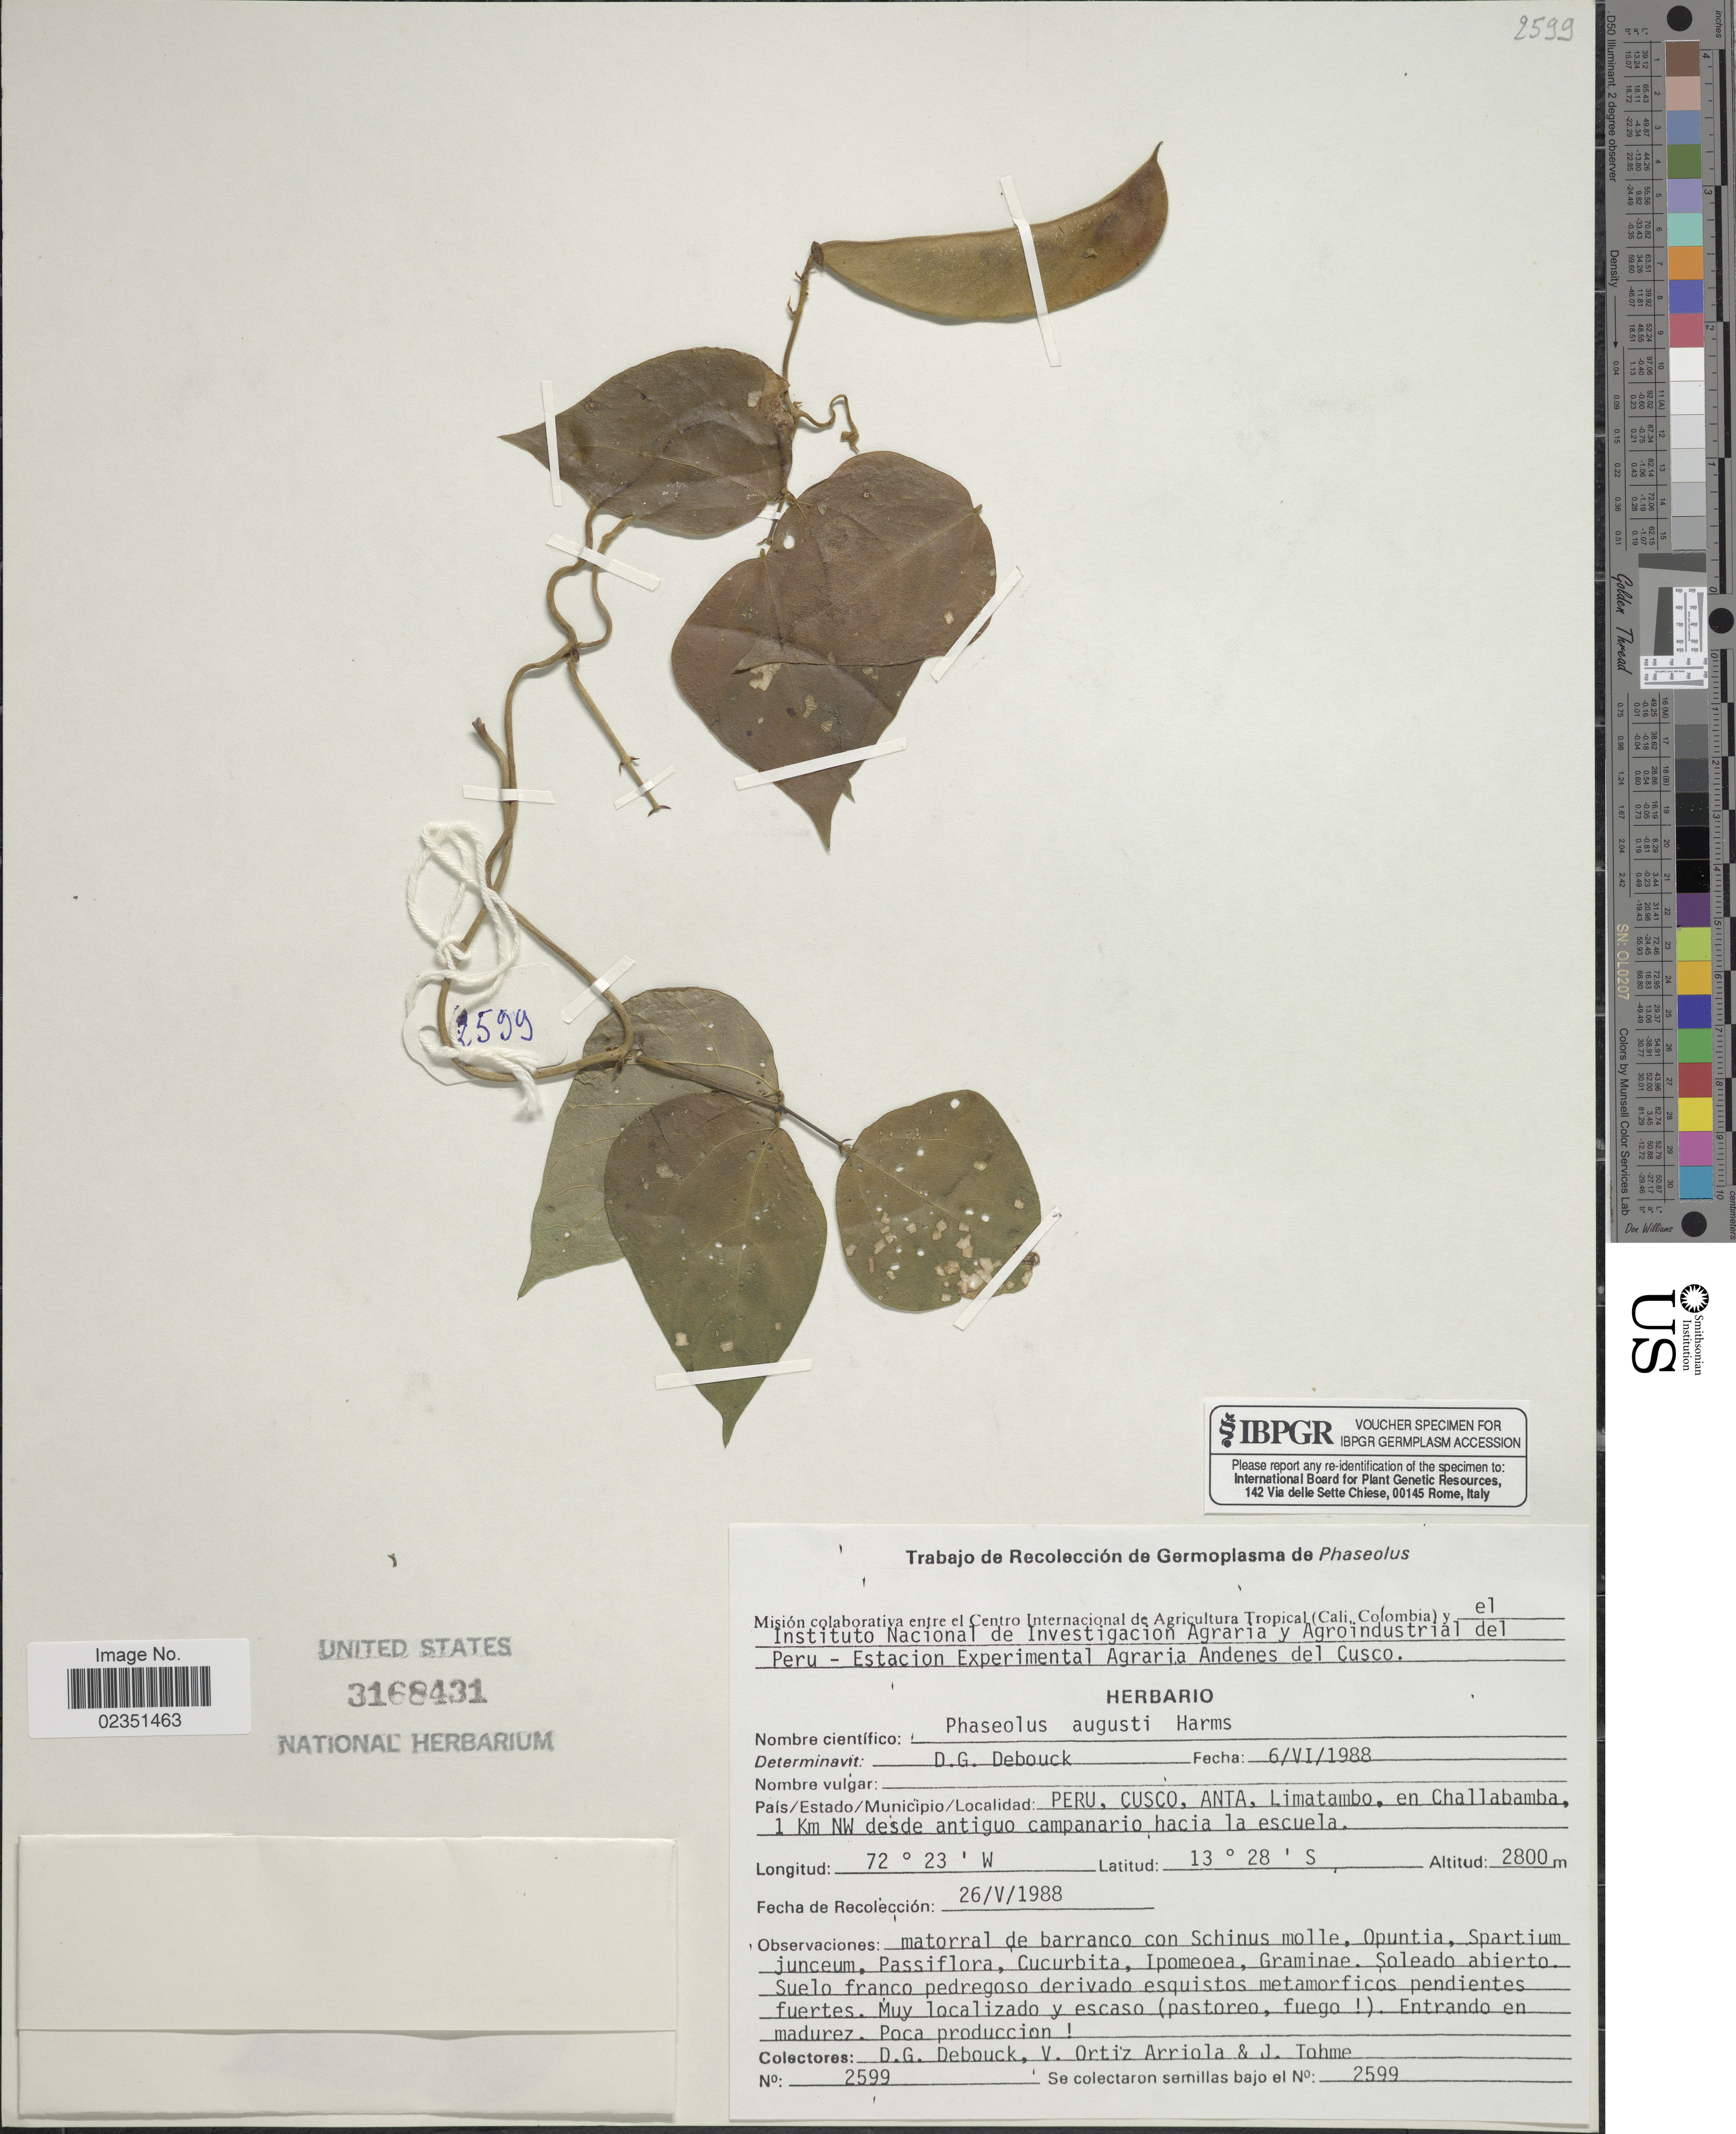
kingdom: Plantae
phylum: Tracheophyta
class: Magnoliopsida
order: Fabales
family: Fabaceae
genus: Phaseolus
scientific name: Phaseolus augusti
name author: Harms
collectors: D. Debouck, V. Ortiz & J. Tohme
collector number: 2599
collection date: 1988-05-26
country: Peru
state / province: Cusco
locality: Anta, Limatambo, en Challabamba 1 Km NW desde antiguo campanario hacia la escuela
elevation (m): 2800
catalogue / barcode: US 3168431